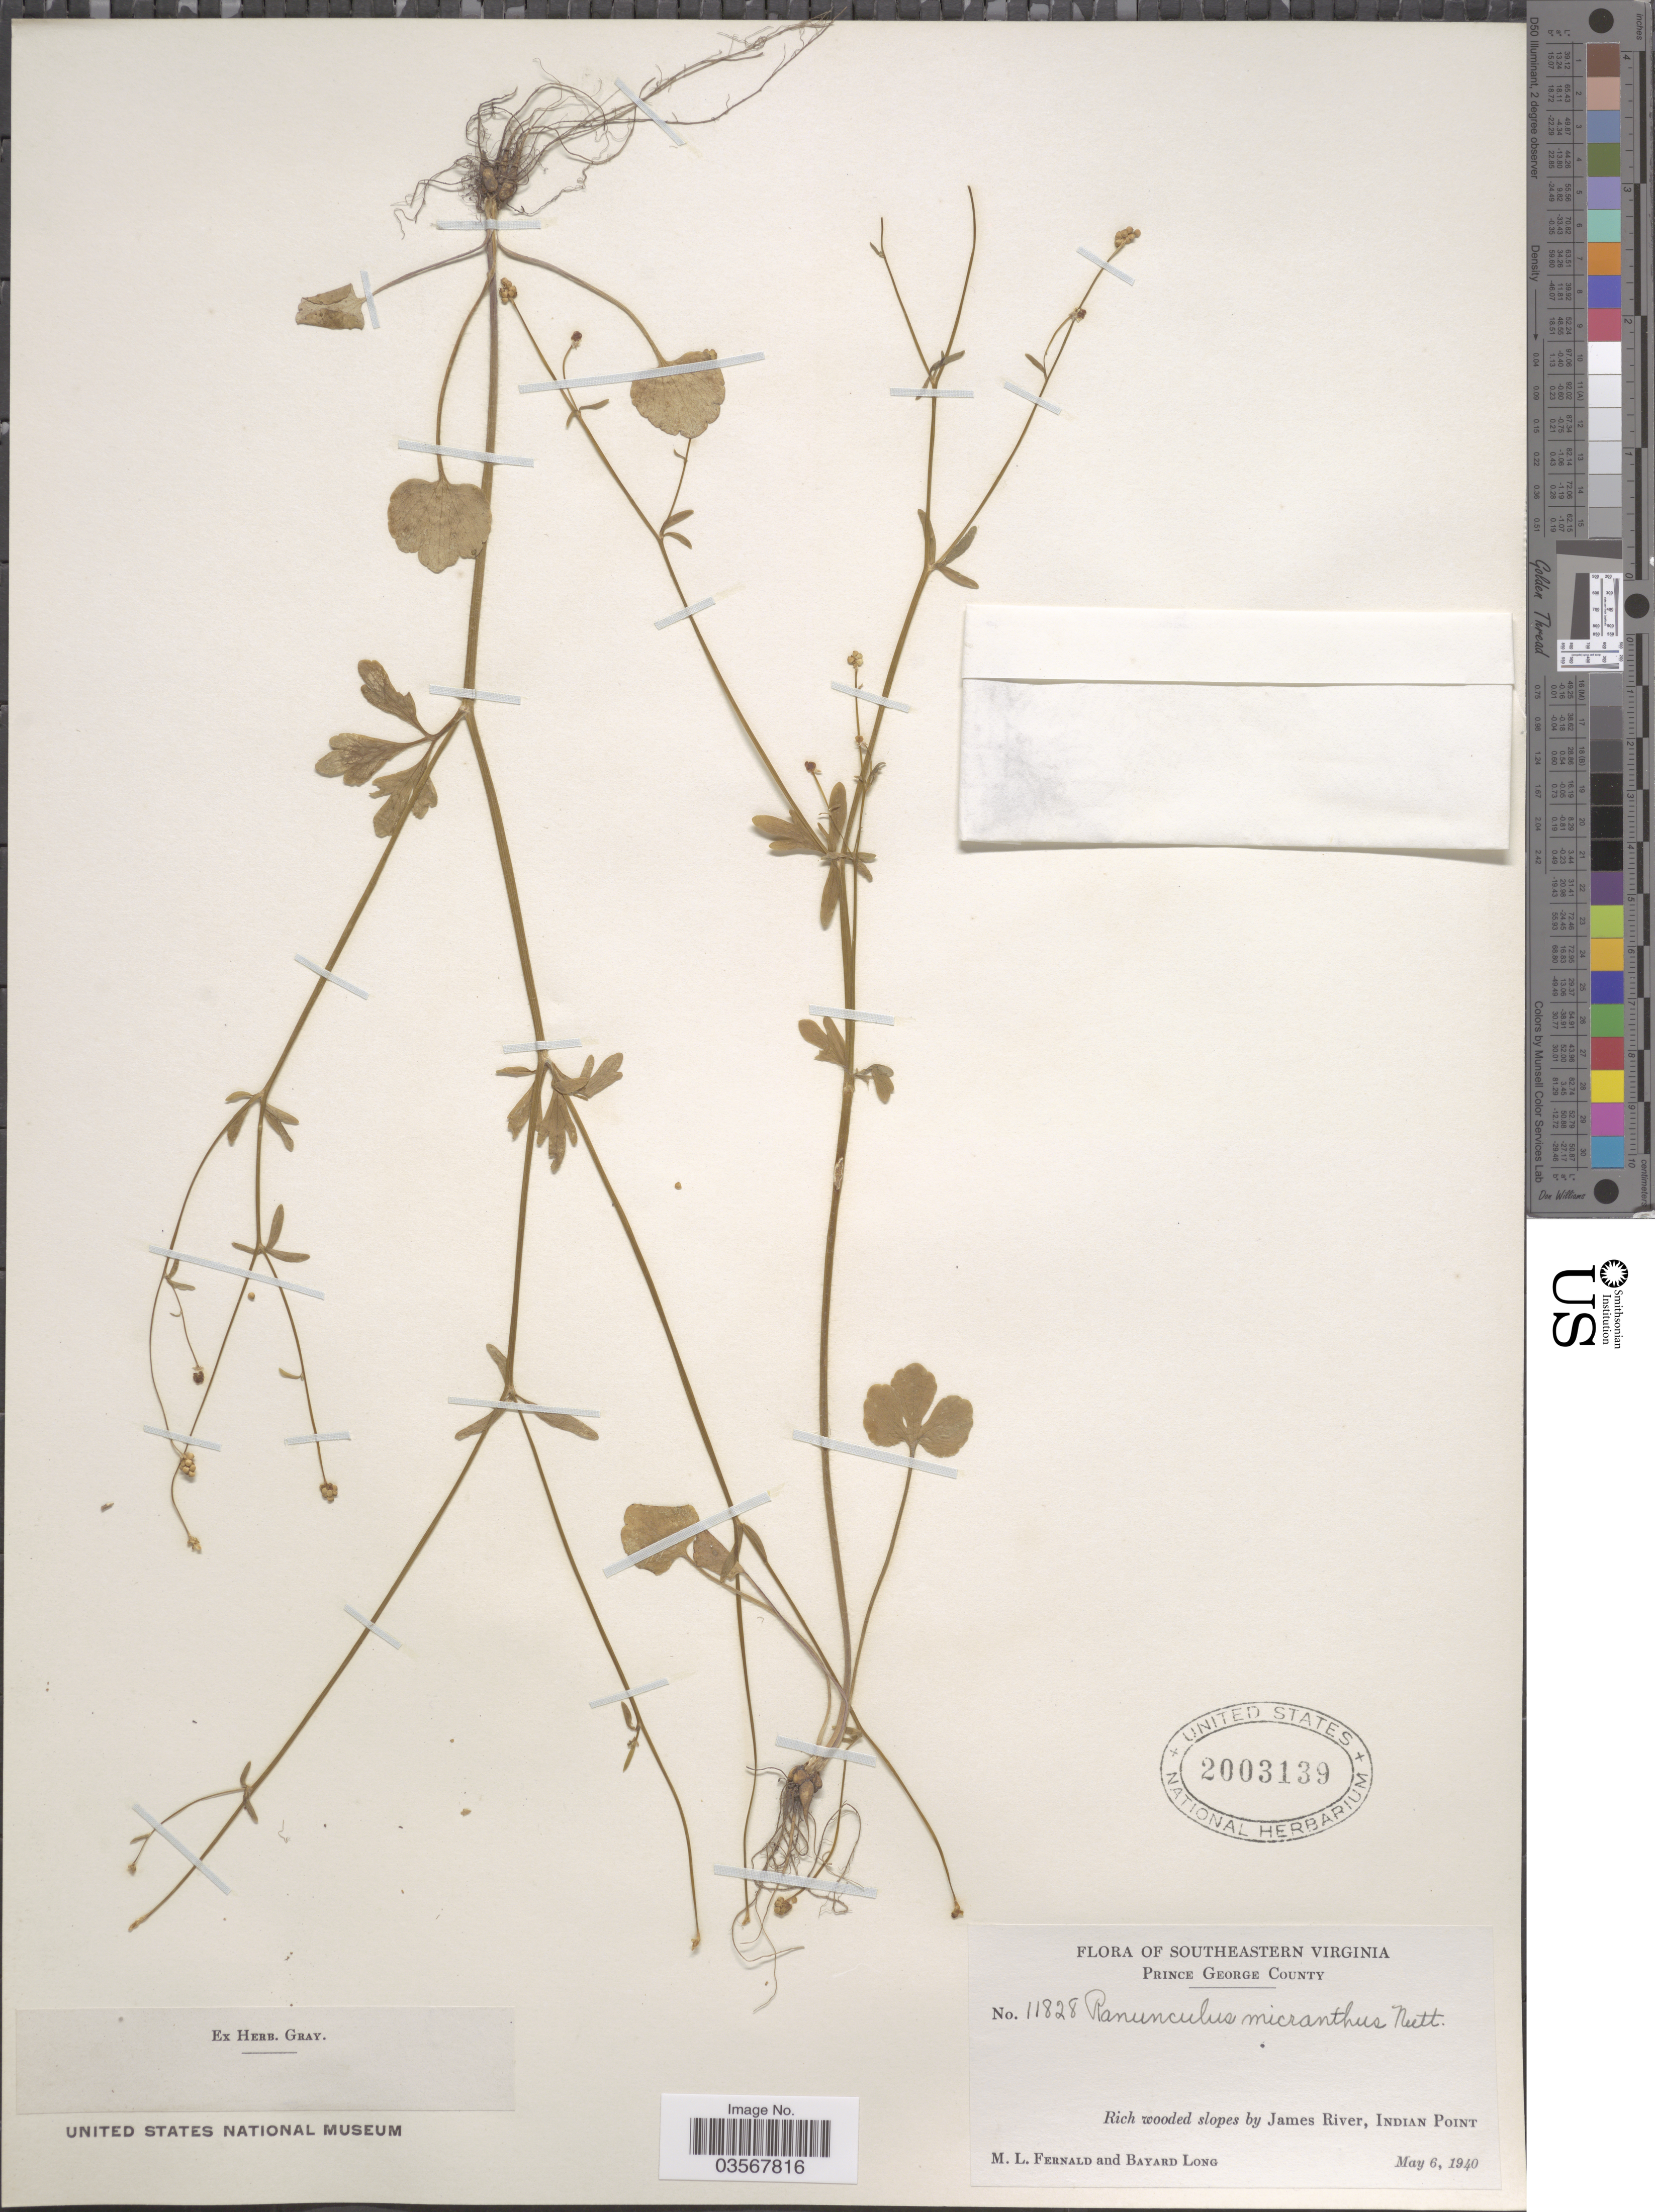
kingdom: Plantae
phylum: Tracheophyta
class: Magnoliopsida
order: Ranunculales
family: Ranunculaceae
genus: Ranunculus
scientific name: Ranunculus micranthus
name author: Nutt.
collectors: M. L. Fernald & B. Long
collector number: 11828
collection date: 1940-05-06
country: United States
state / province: Virginia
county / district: Prince George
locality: Southeastern Virginia, Prince George County. Slopes by james River, Indian Point.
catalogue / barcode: US 2003139